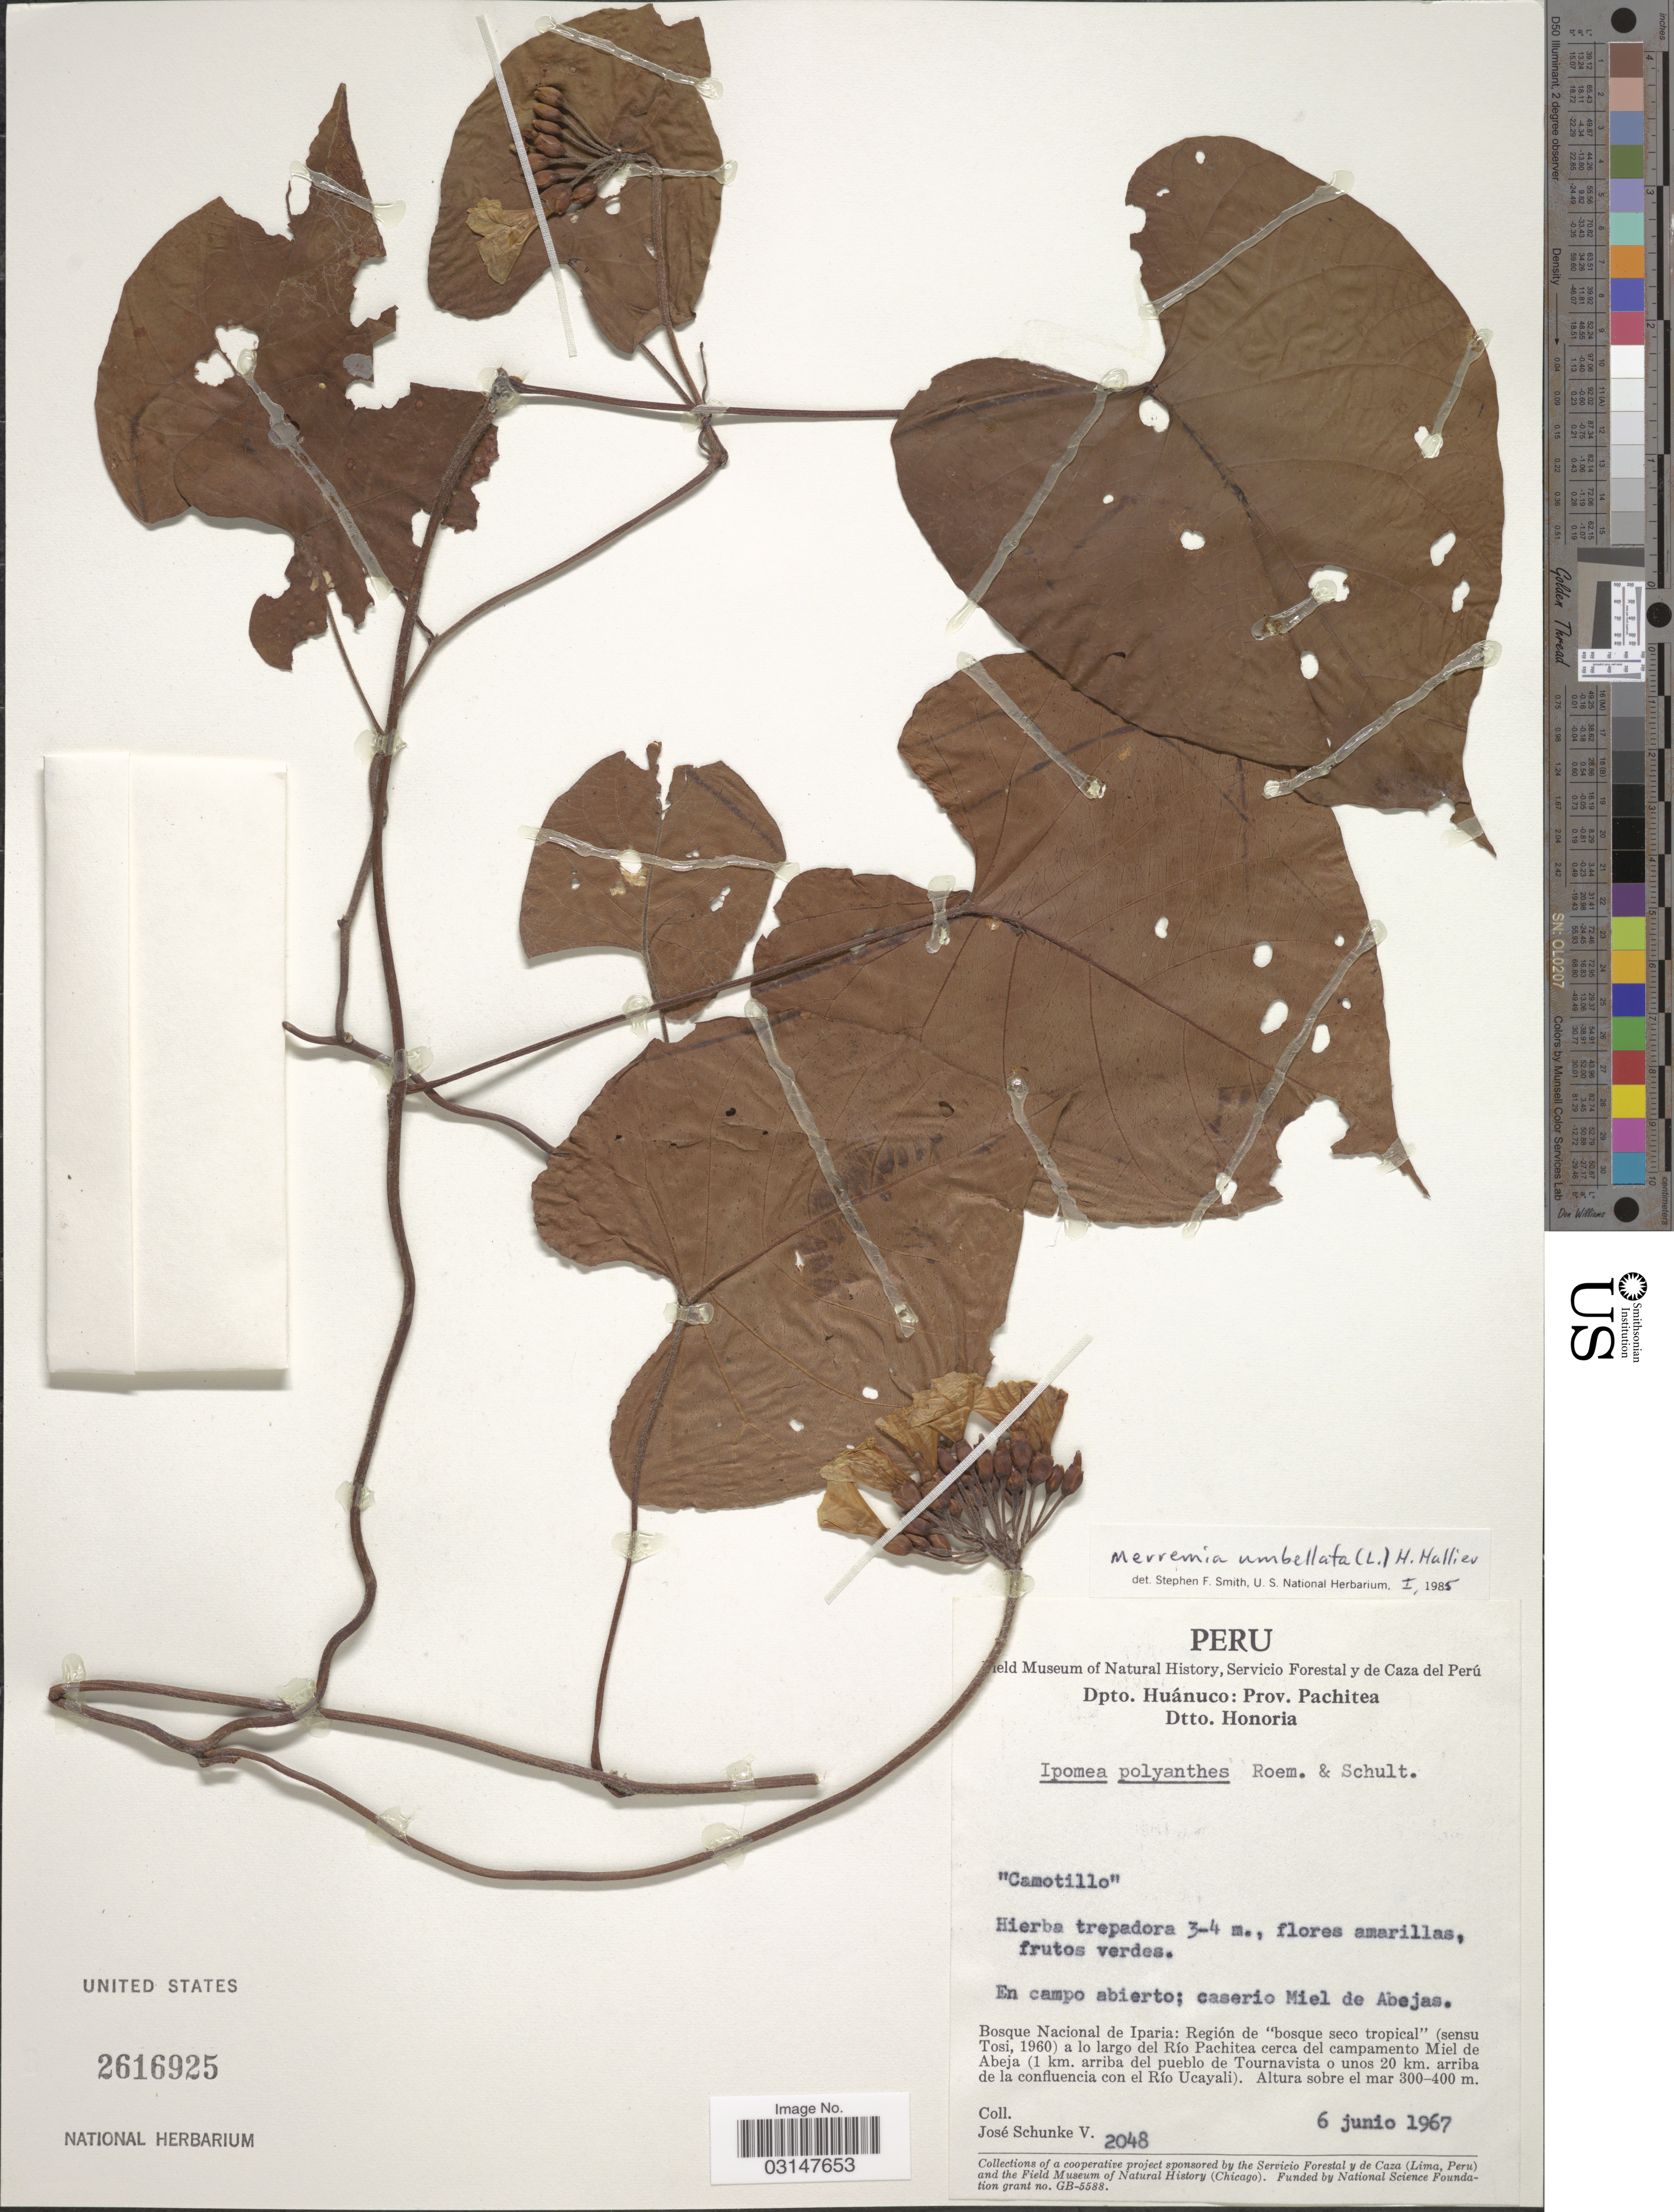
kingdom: Plantae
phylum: Tracheophyta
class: Magnoliopsida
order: Solanales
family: Convolvulaceae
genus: Camonea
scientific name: Camonea umbellata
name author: (L.) A. R. Simões & Staples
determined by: Strong, Mark T., (BOT), Smithsonian Institution - National Museum of Natural History (UNITED STATES)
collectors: J. Schunke Vigo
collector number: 2048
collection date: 1967-06-06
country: Peru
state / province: Huánuco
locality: Dpto. Huánuco: Prov. Pachitea, Dtto. Honoria. En campo abierto; caserio Miel de Abejas. Bosque Nacional de Iparia: Región de "bosque seco tropical" (sensu Tosi, 1960) a lo largo del Río Pachitea cerca del campamento Miel de Abeja (1 km. arriba del pueblo de Tournavista o unos 20 km. arriba de la confluencia con el Río Ucayali).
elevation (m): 300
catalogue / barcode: US 2616925